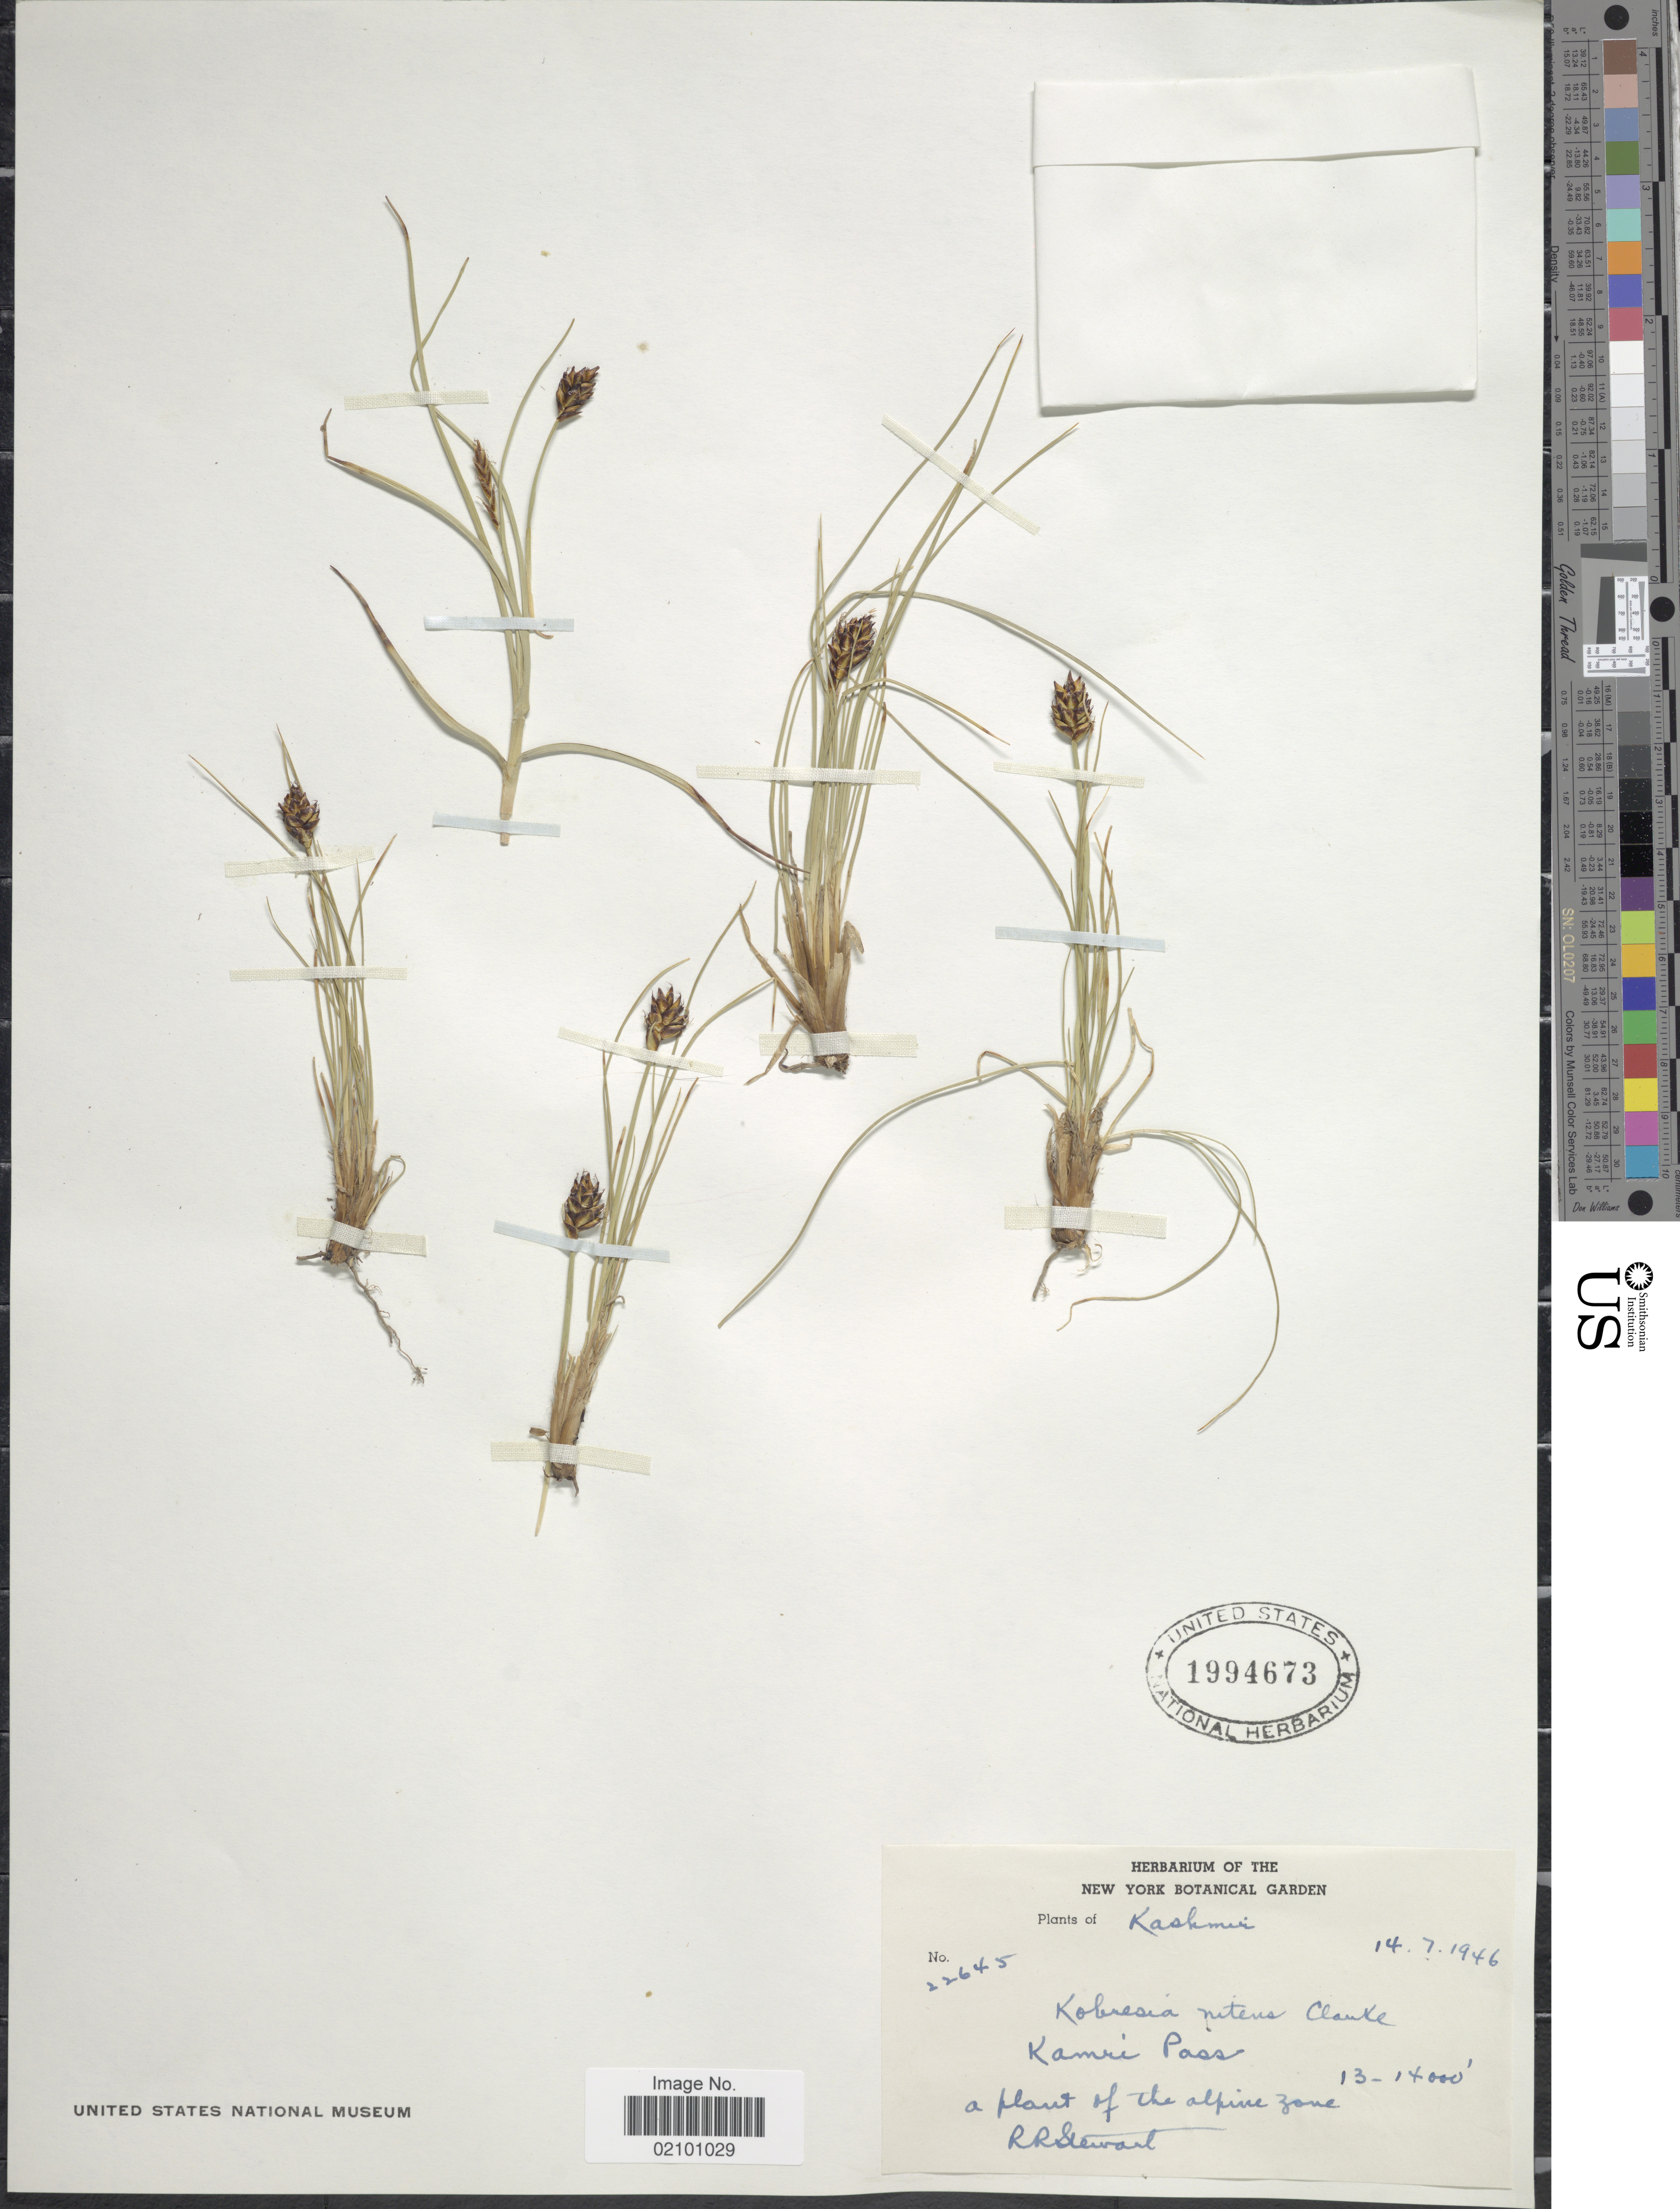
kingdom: Plantae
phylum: Tracheophyta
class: Liliopsida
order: Poales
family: Cyperaceae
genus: Carex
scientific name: Carex ovoidispica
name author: O. Yano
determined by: Strong, M. T., (US), Smithsonian Institution - National Museum of Natural History (UNITED STATES)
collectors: R. R. Stewart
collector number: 22645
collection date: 1946-07-14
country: Pakistan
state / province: Gilgit-Baltistan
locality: Kashmir, Kamri Pass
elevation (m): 3962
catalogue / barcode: US 1994673